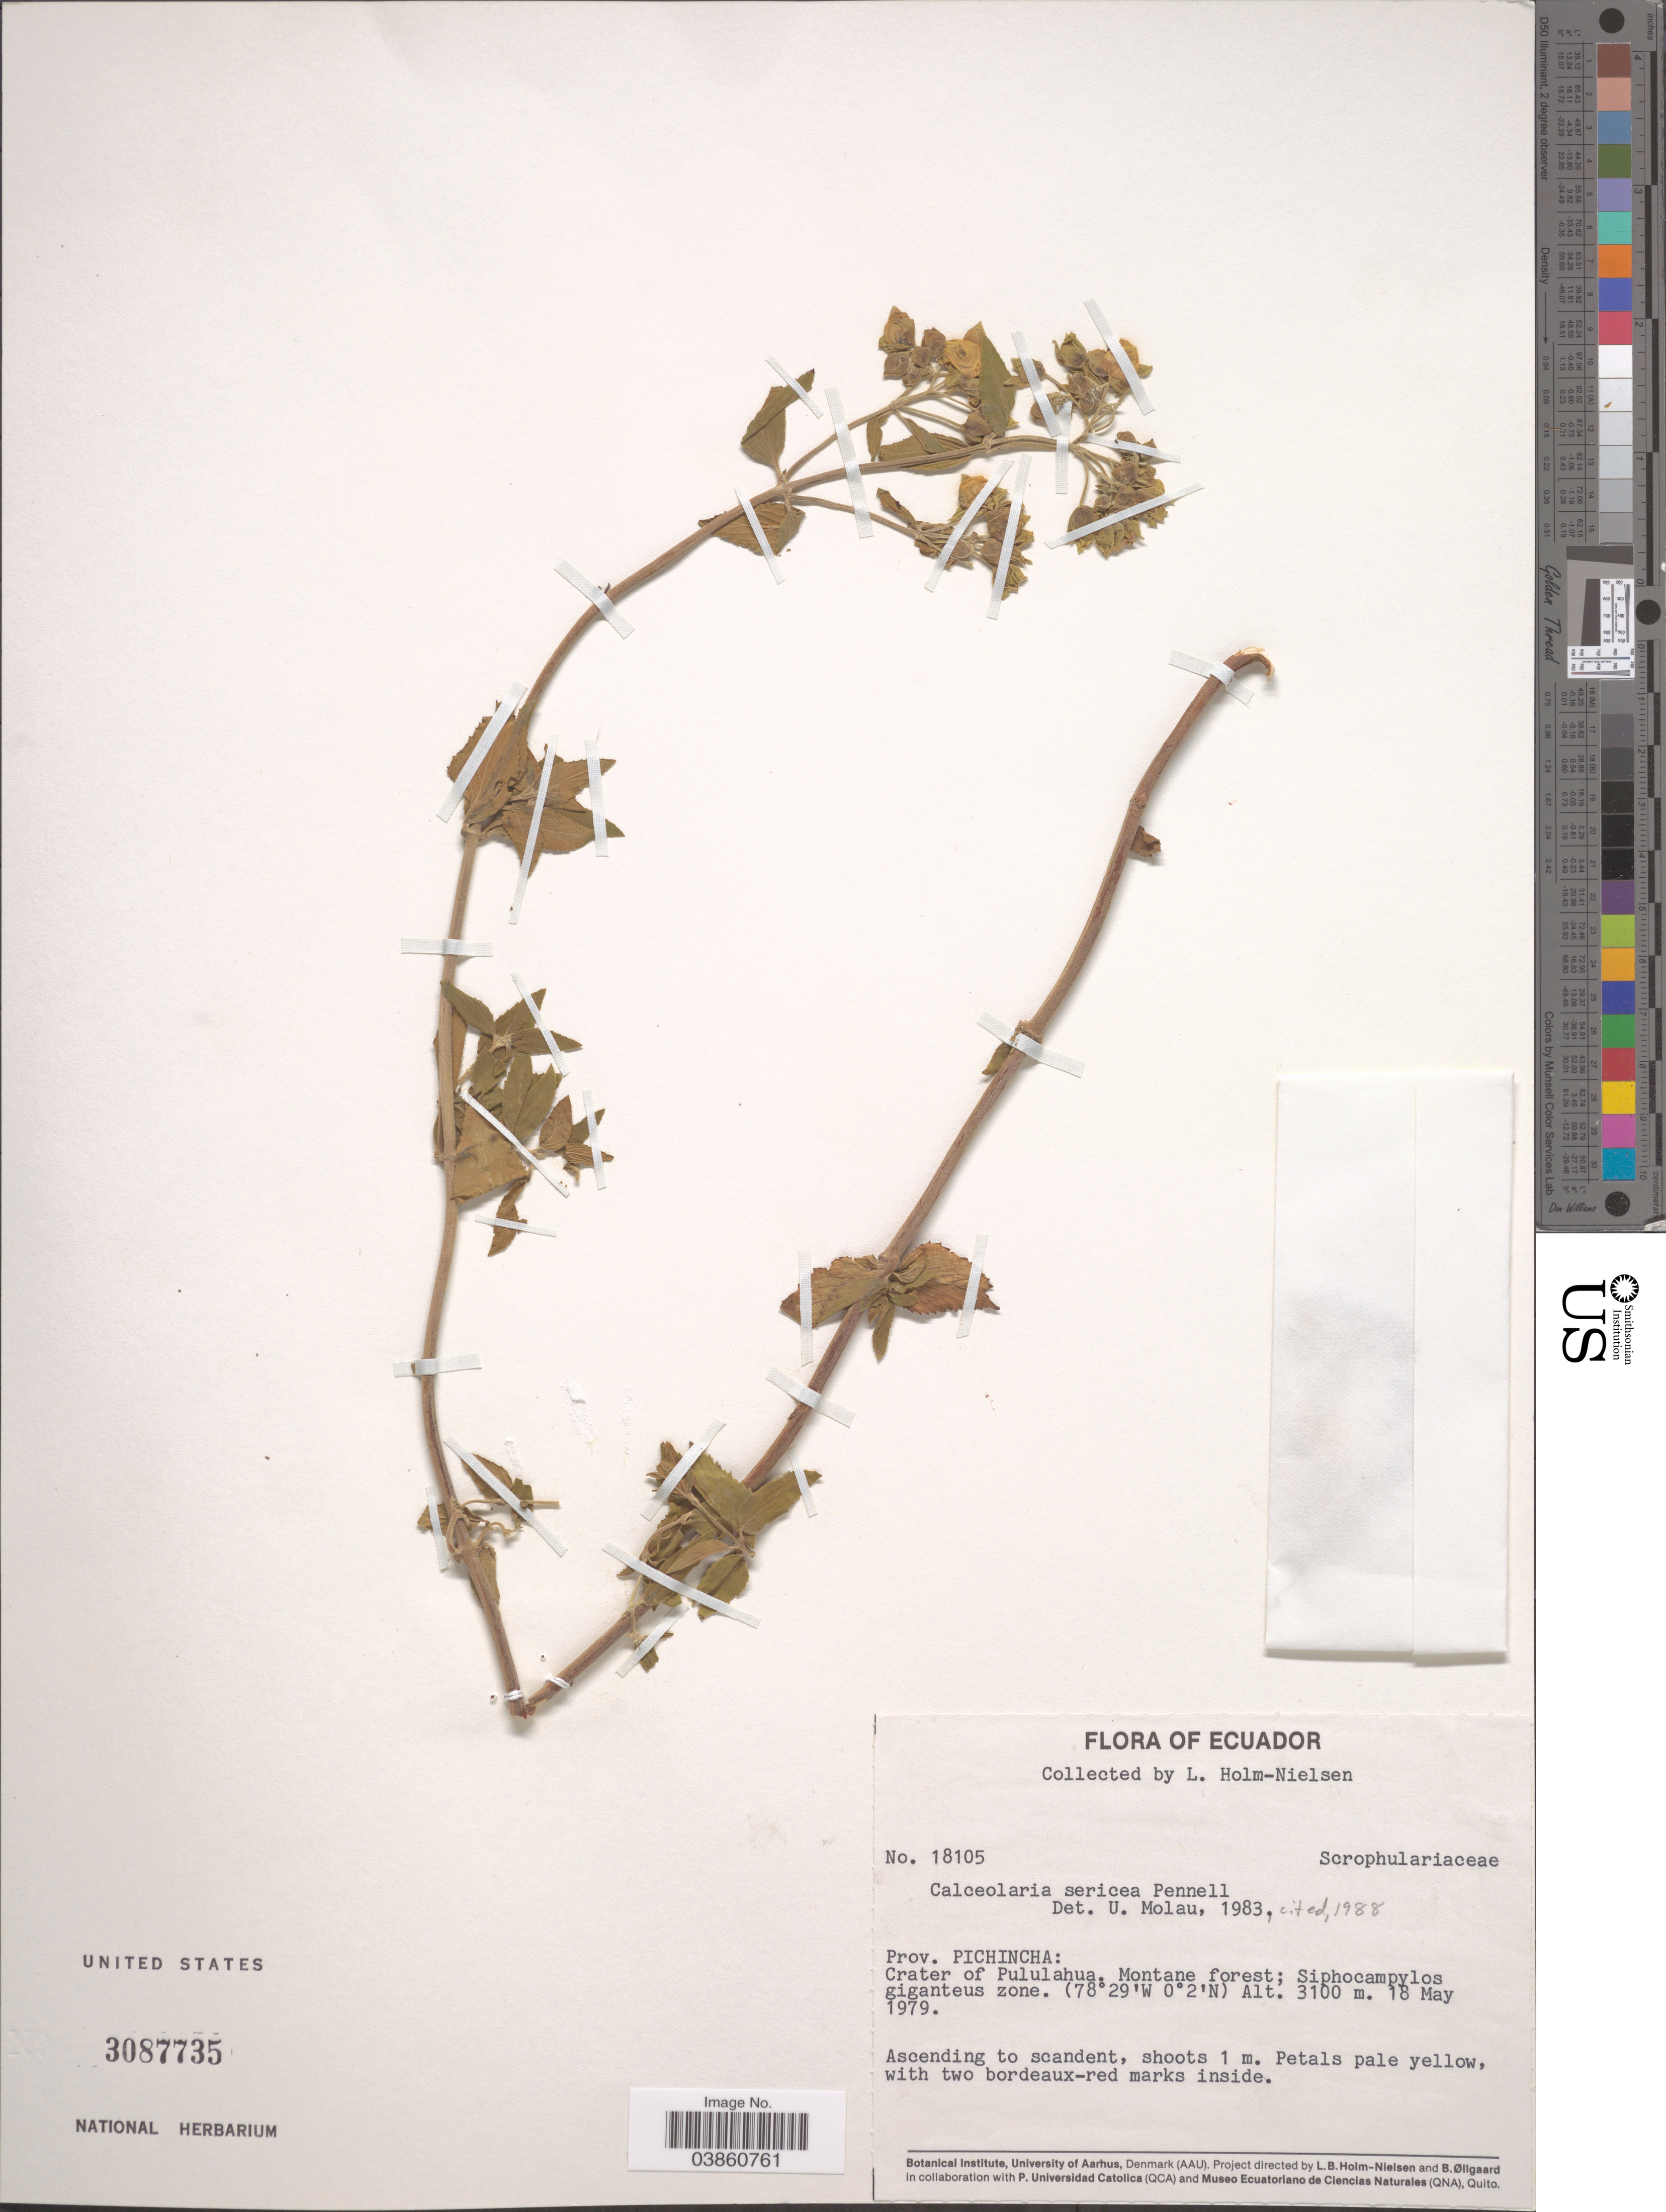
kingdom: Plantae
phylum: Tracheophyta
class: Magnoliopsida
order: Lamiales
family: Calceolariaceae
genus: Calceolaria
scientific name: Calceolaria sericea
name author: Pennell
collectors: L. Holm-Nielsen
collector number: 18105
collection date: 1979-05-18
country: Ecuador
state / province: Pichincha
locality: Crater of Pululahua.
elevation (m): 3100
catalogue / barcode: US 3087735